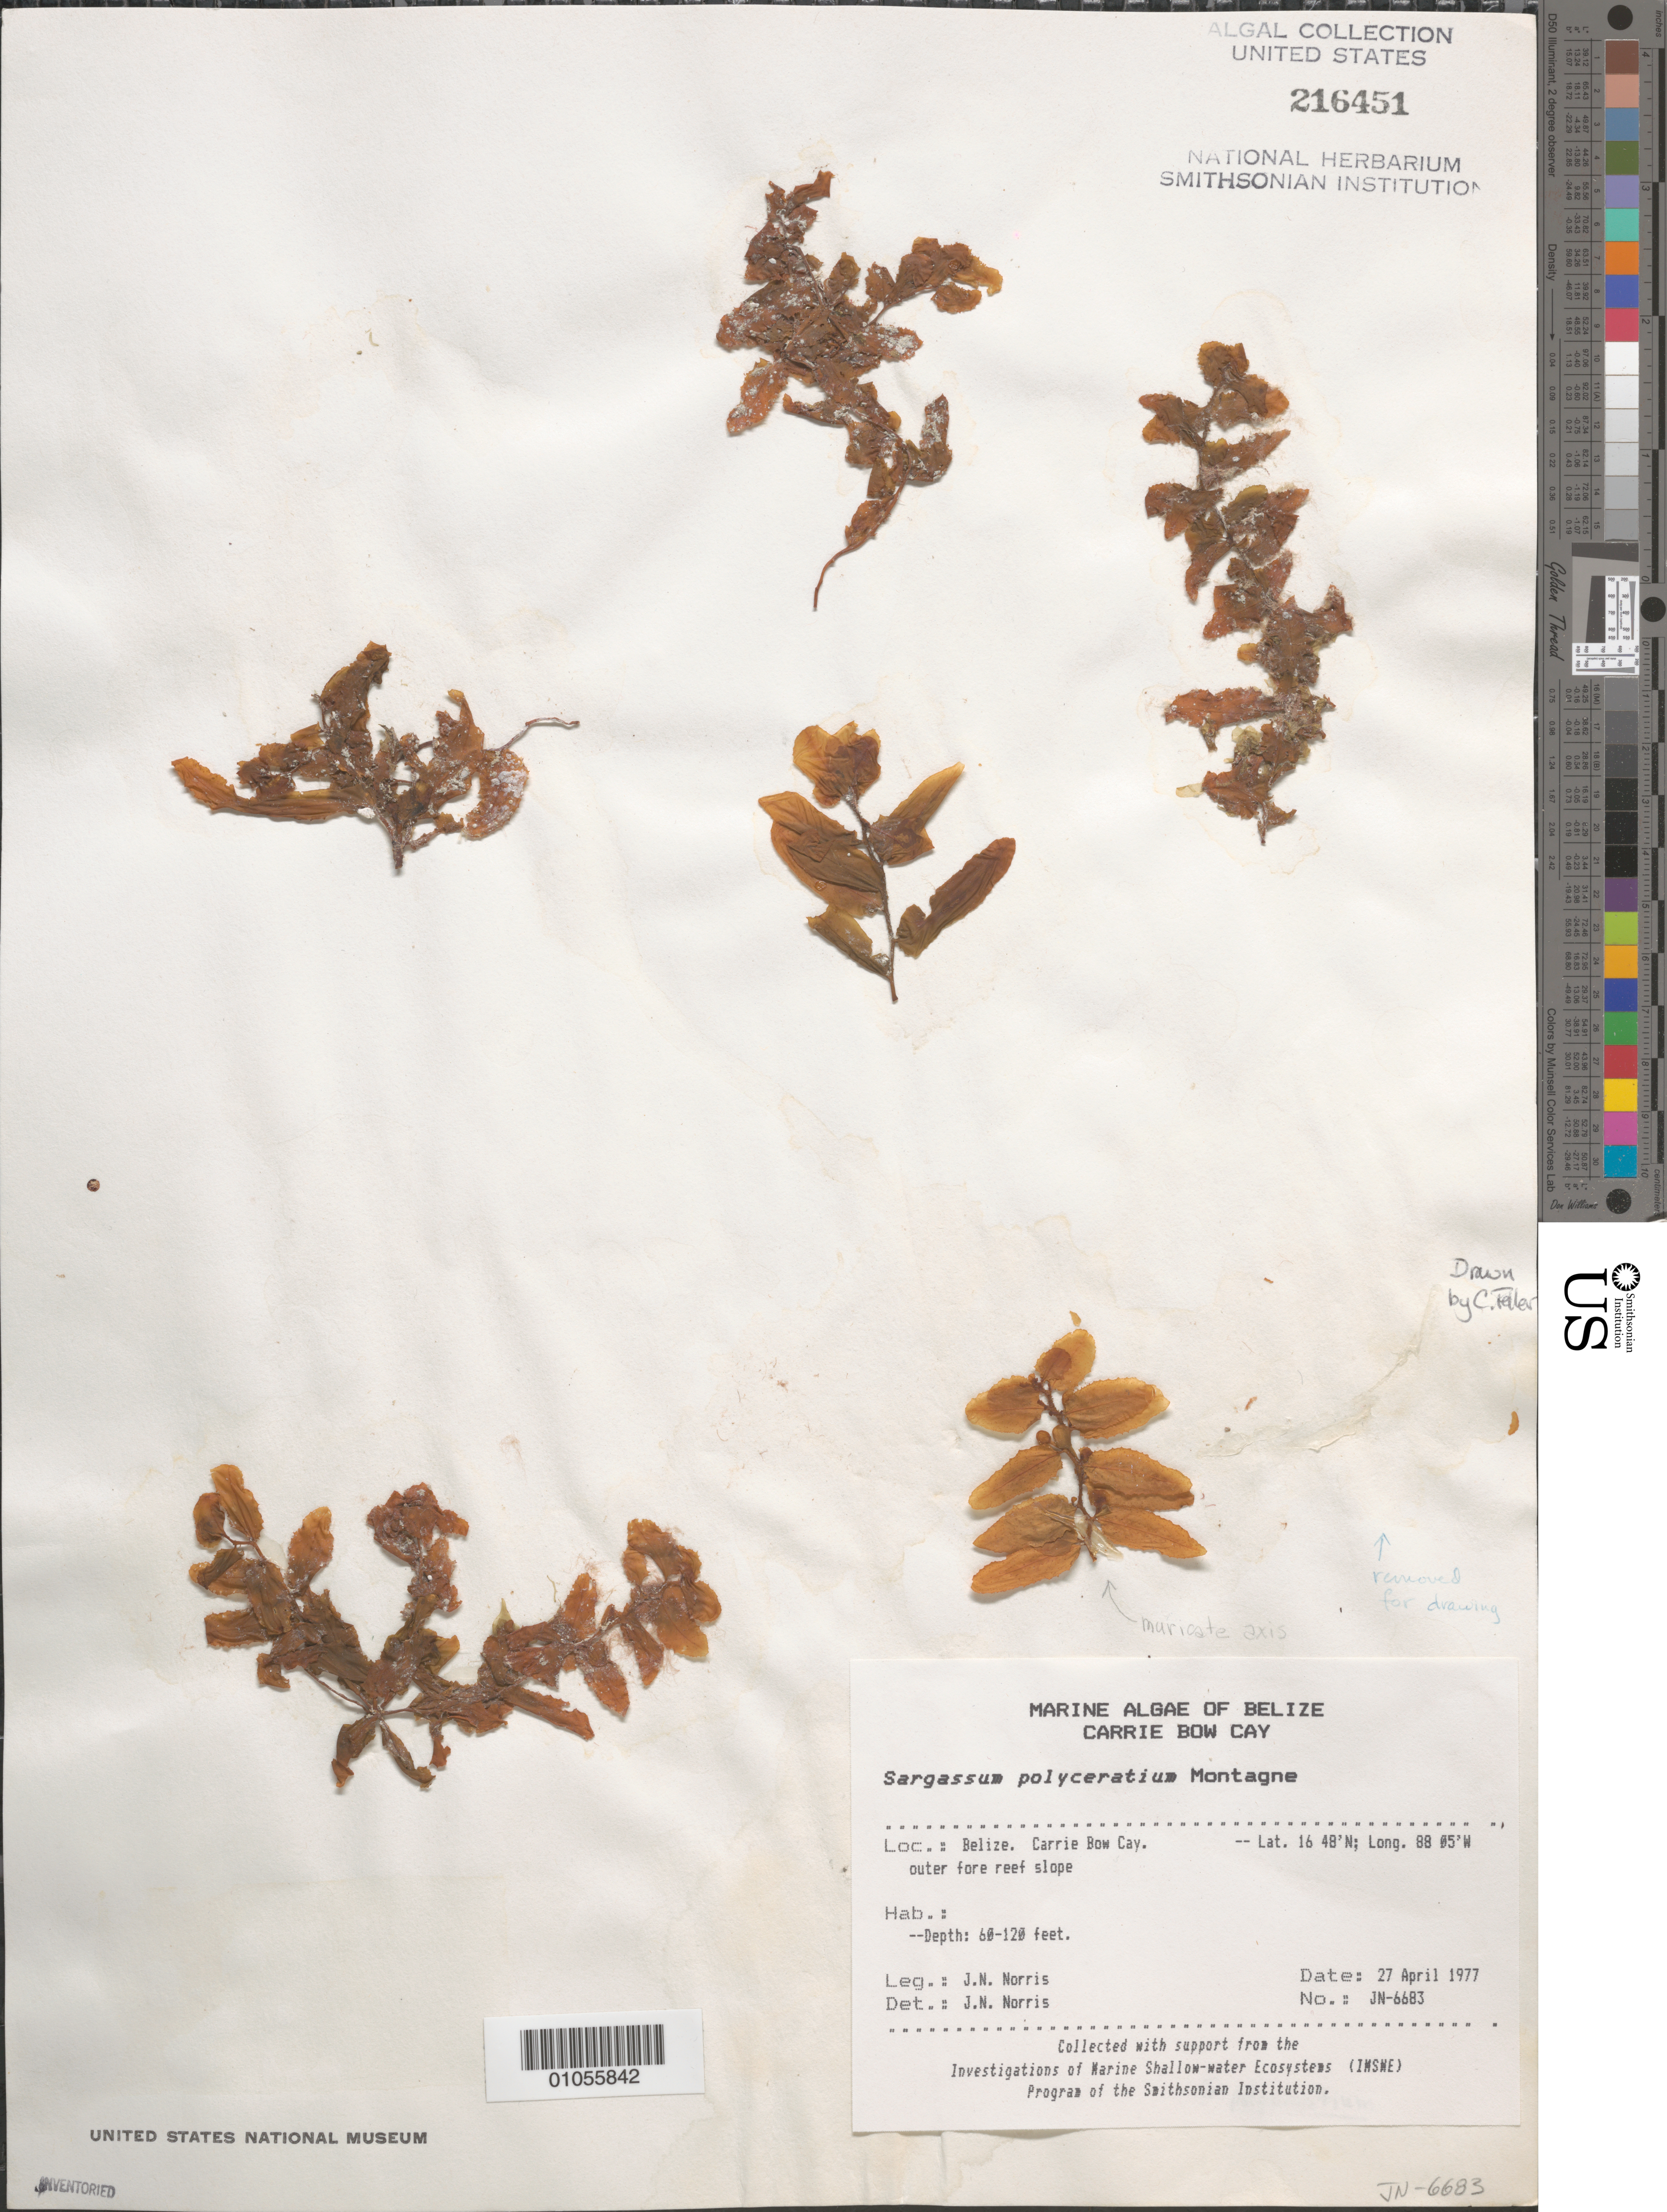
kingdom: Chromista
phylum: Ochrophyta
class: Phaeophyceae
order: Fucales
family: Sargassaceae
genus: Sargassum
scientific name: Sargassum polyceratium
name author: Mont.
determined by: Norris, James N.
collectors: J. N. Norris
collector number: JN-6683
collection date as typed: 27 Apr 1977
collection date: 1977-04-27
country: Belize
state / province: Stann Creek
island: Carrie Bow Cay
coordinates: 16 48'N, 88 05'W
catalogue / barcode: US 216451